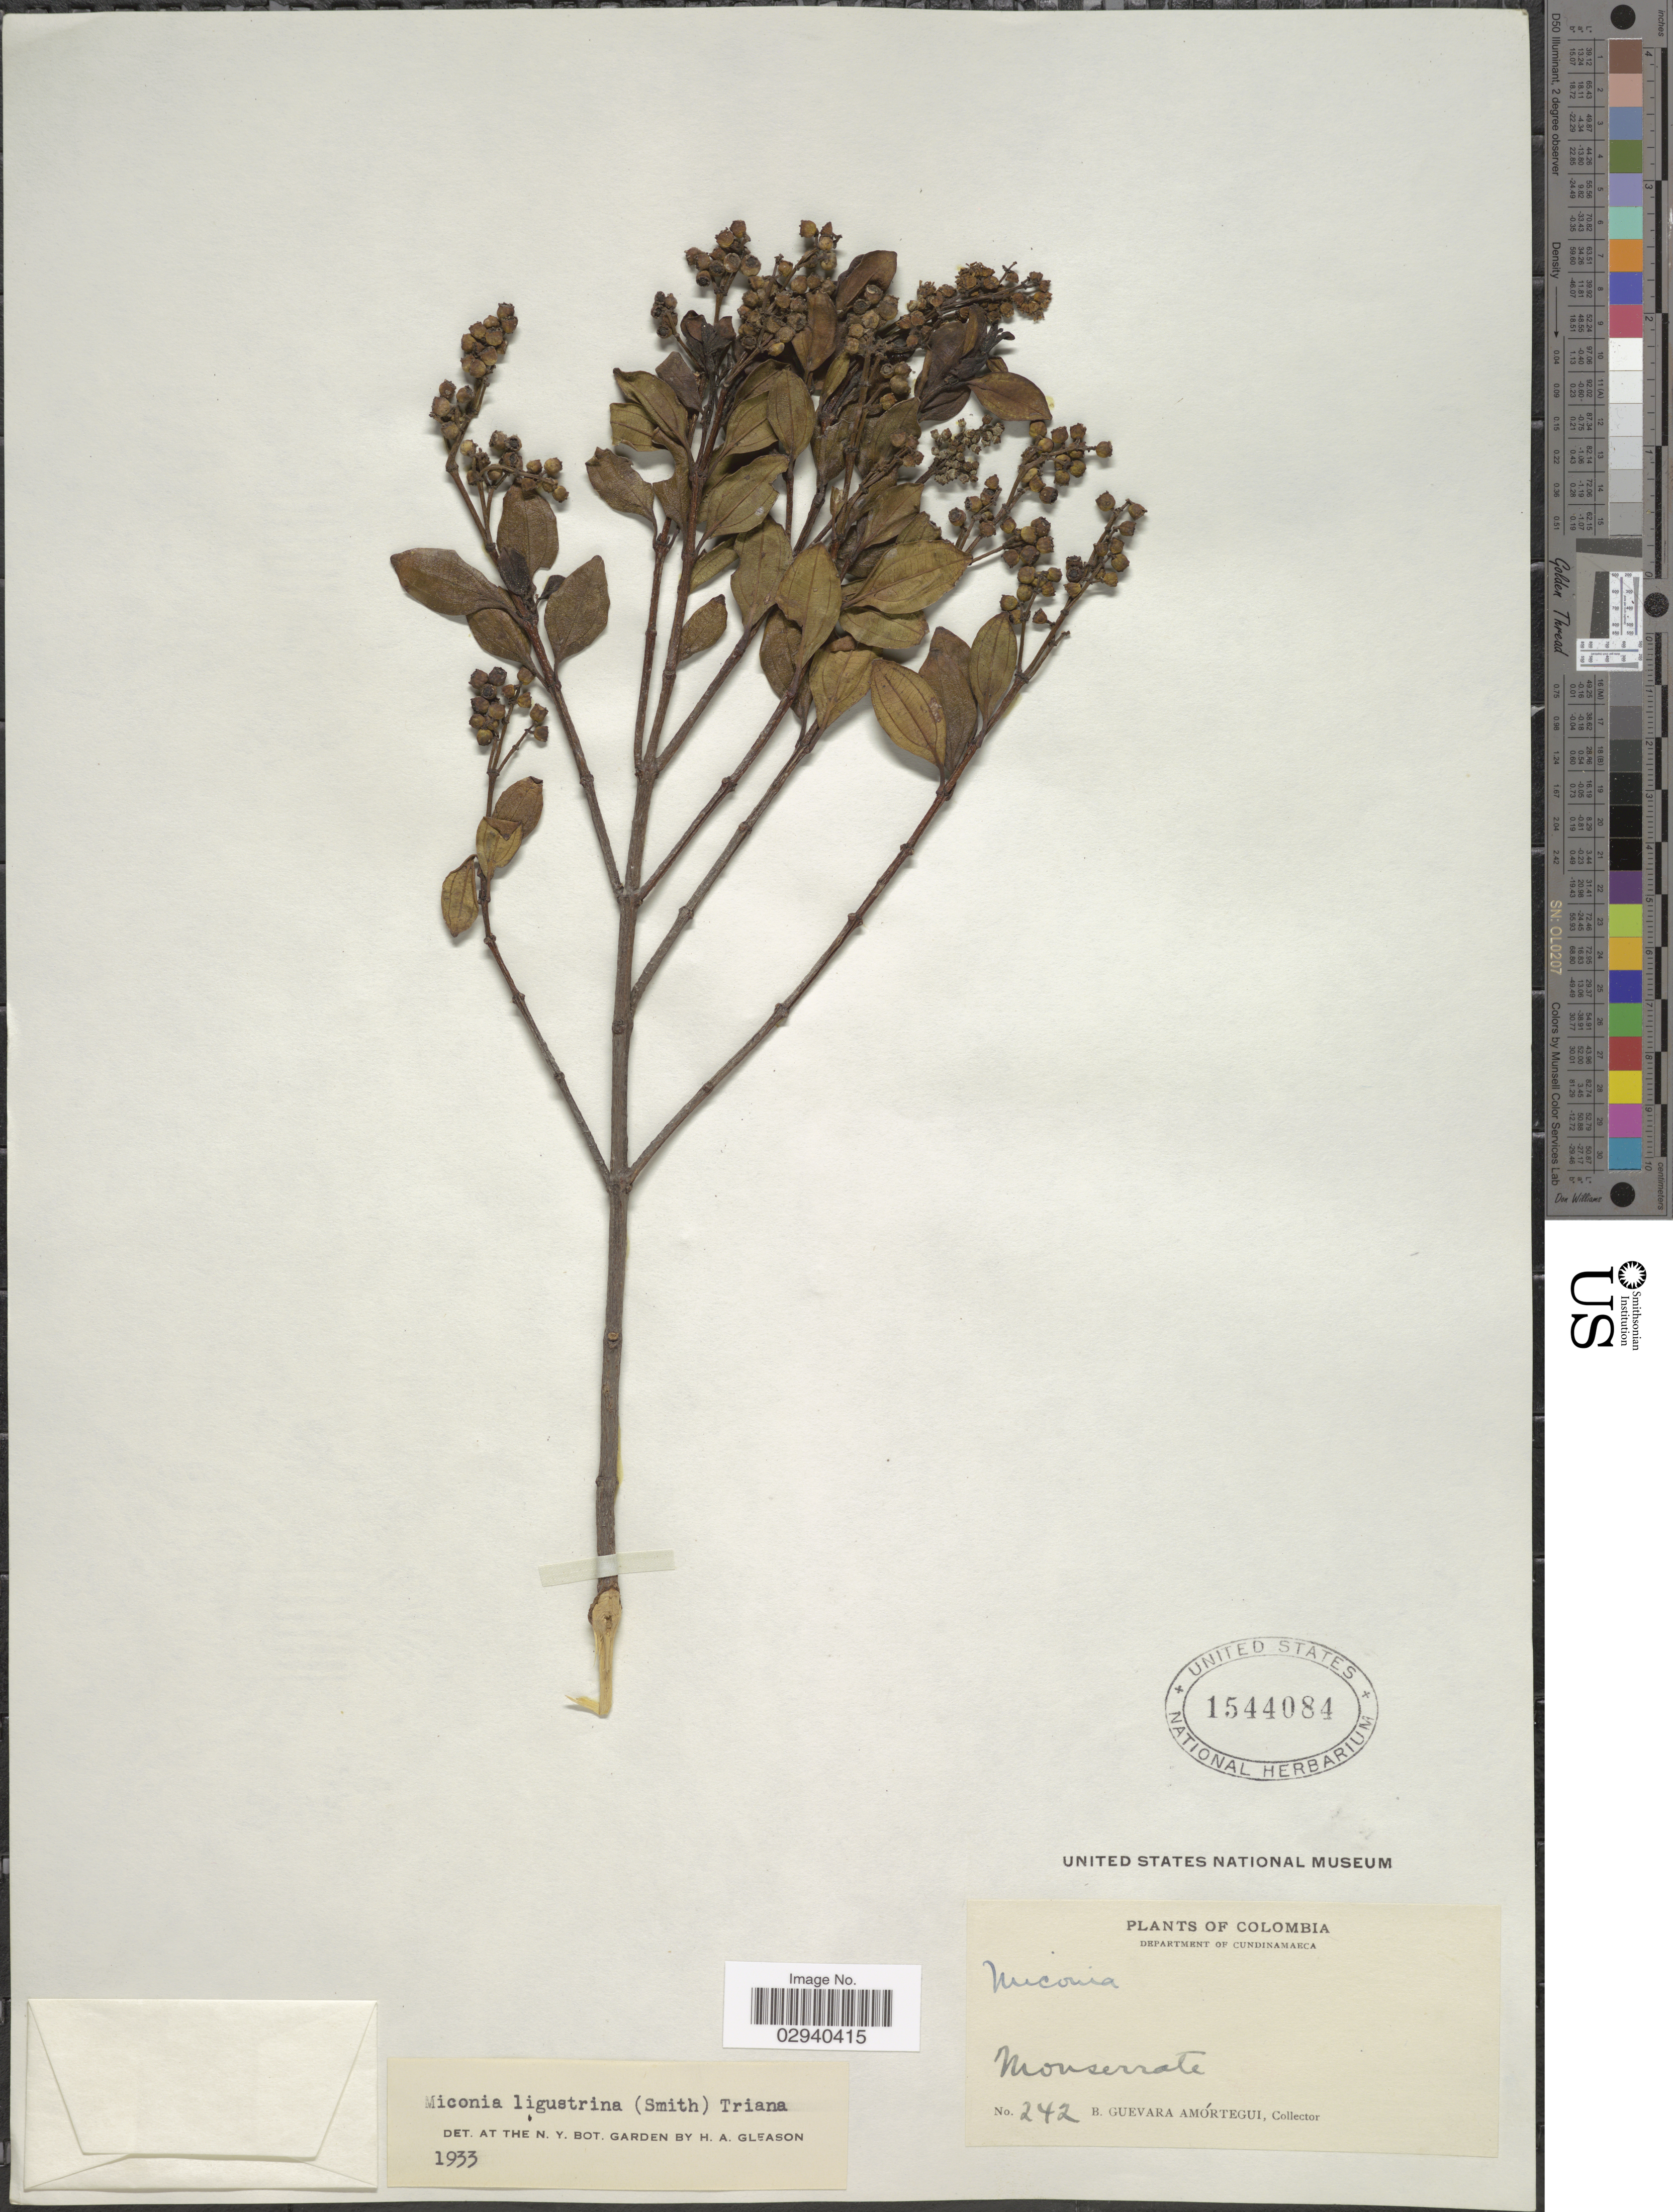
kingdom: Plantae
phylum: Tracheophyta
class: Magnoliopsida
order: Myrtales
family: Melastomataceae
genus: Miconia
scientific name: Miconia ligustrina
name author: (Sw.) Triana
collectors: B. Guevara Amortegui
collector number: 242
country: Colombia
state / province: Cundinamarca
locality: Department of Cundinamarca. Monserrate.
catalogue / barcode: US 1544084